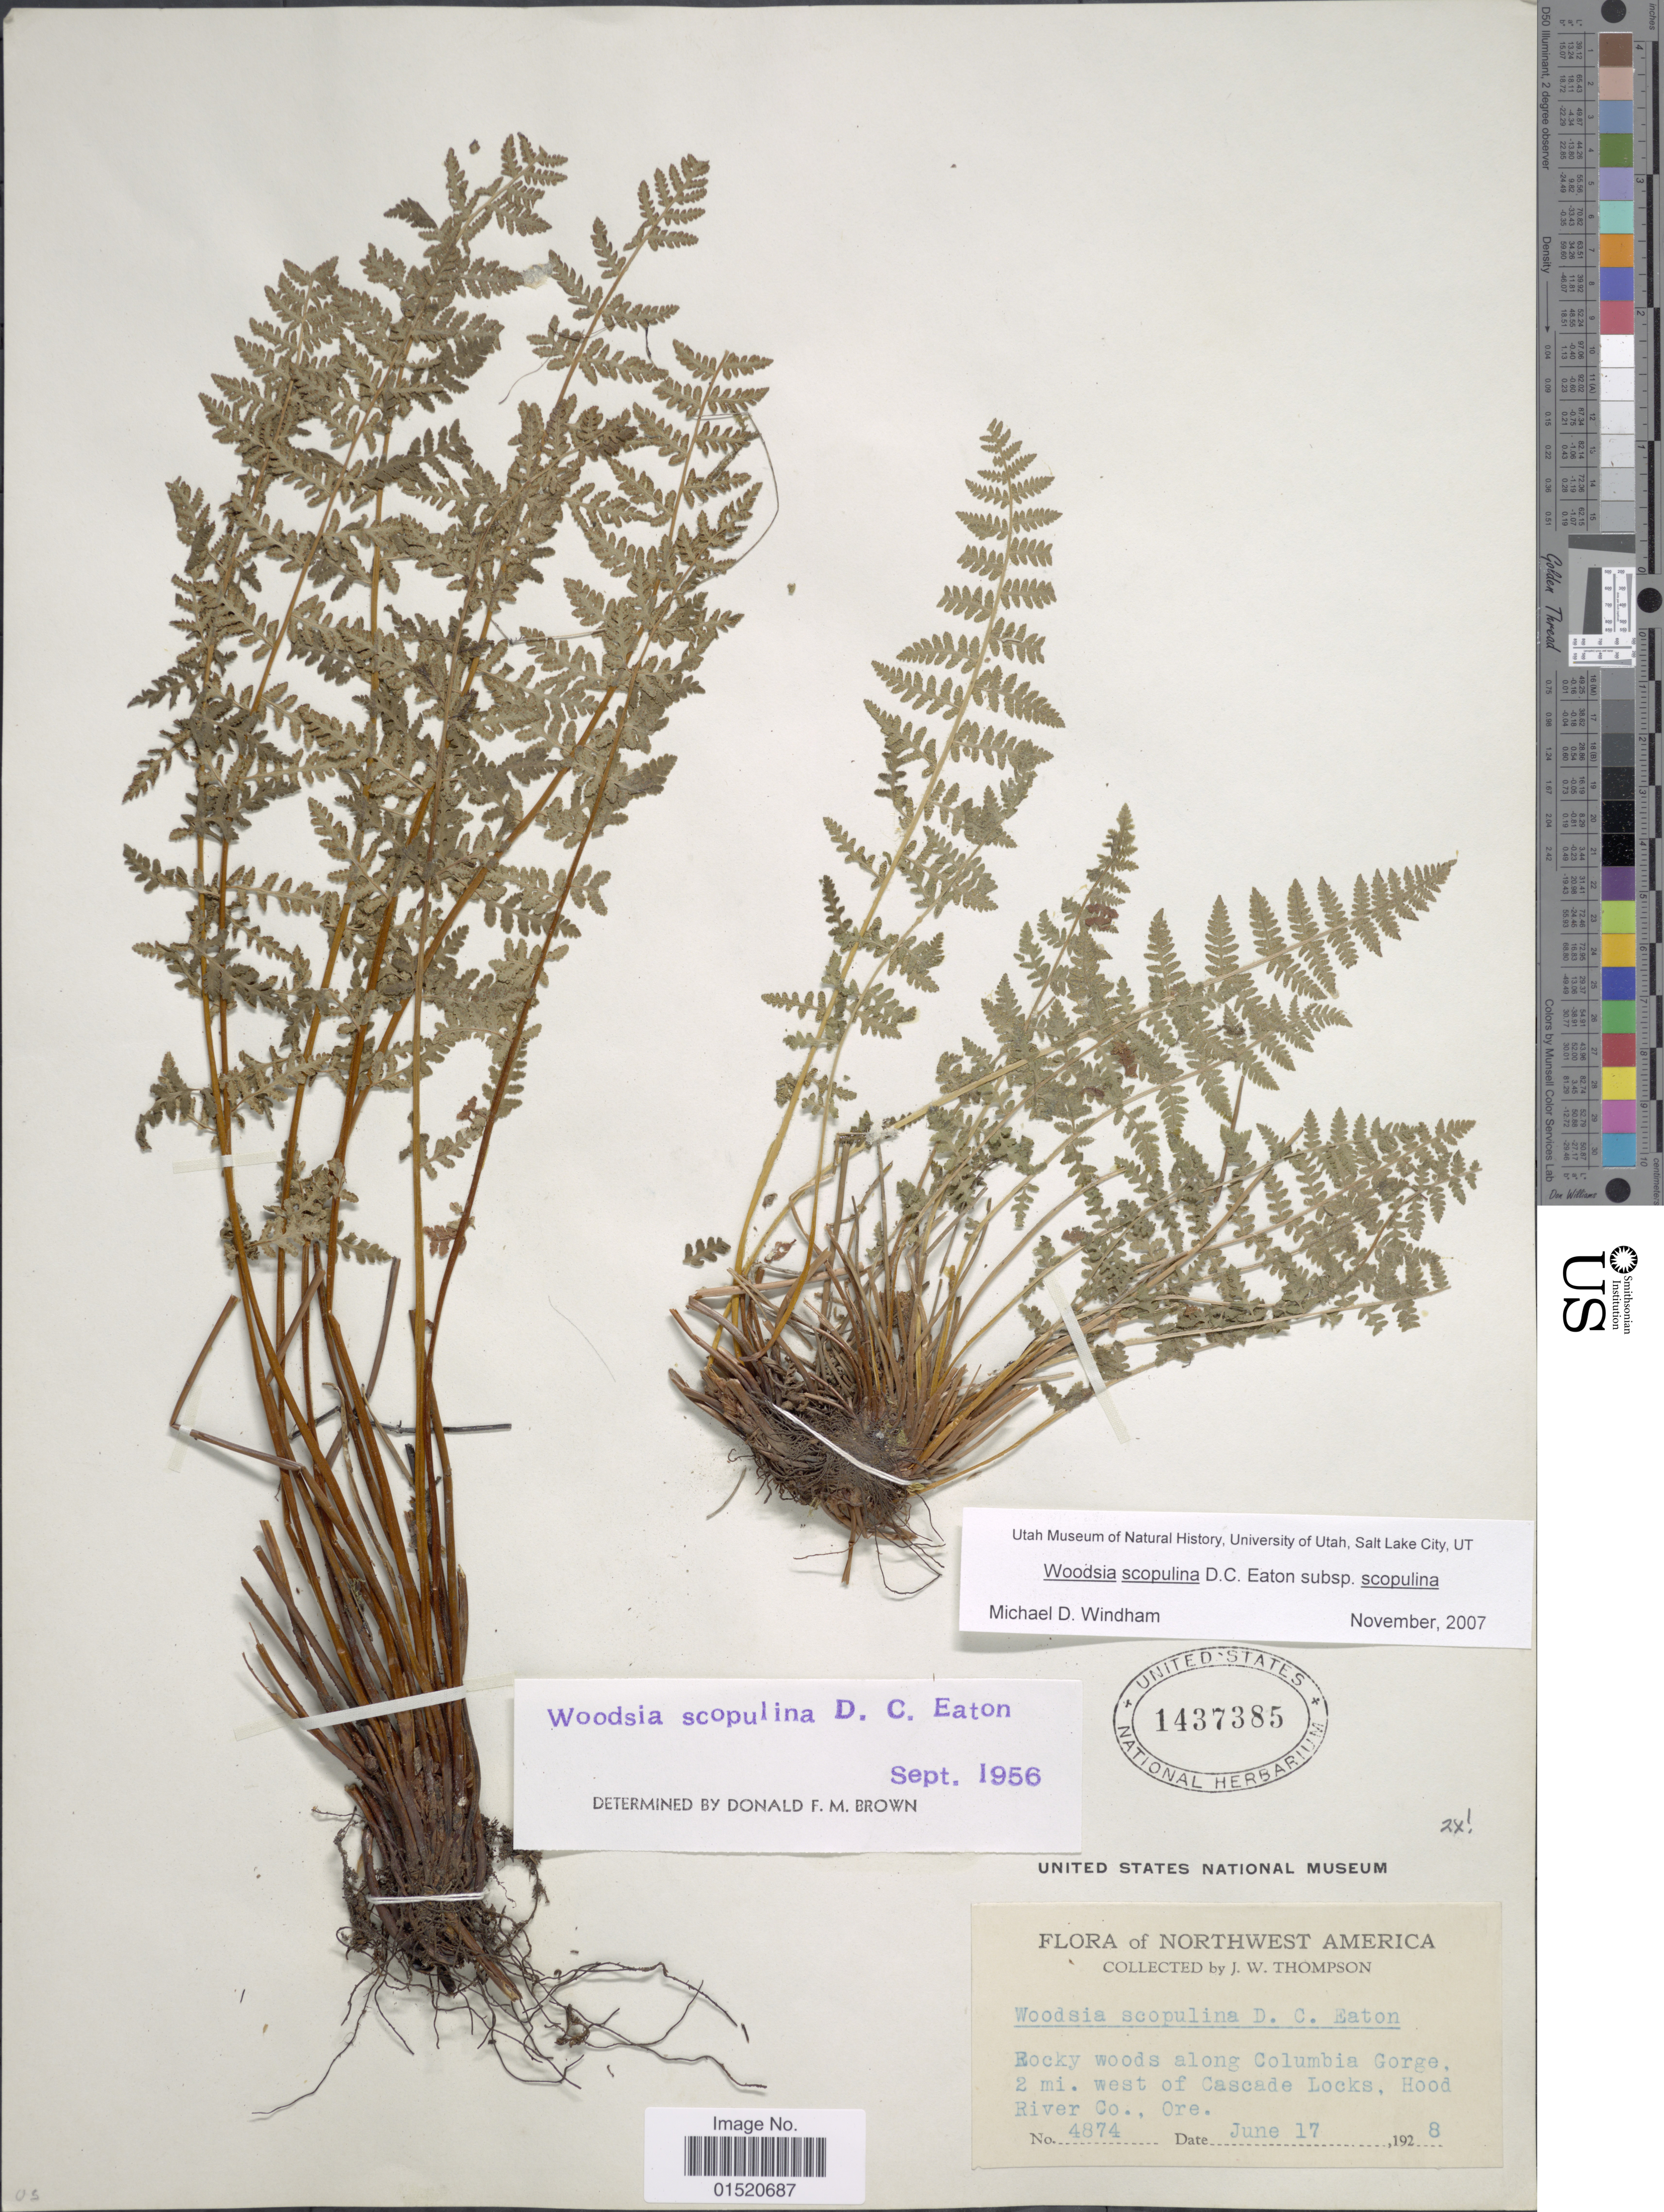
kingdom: Plantae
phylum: Tracheophyta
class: Polypodiopsida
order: Polypodiales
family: Woodsiaceae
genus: Woodsia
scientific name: Woodsia scopulina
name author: D.C. Eaton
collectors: J. W. Thompson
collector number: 4874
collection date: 1928-06-17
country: United States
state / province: Oregon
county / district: Hood River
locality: Northwest America, Rocky woods along Columbia Gorge, 2 mi. west of Cascade Locks, Hood River Co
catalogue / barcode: US 1437385